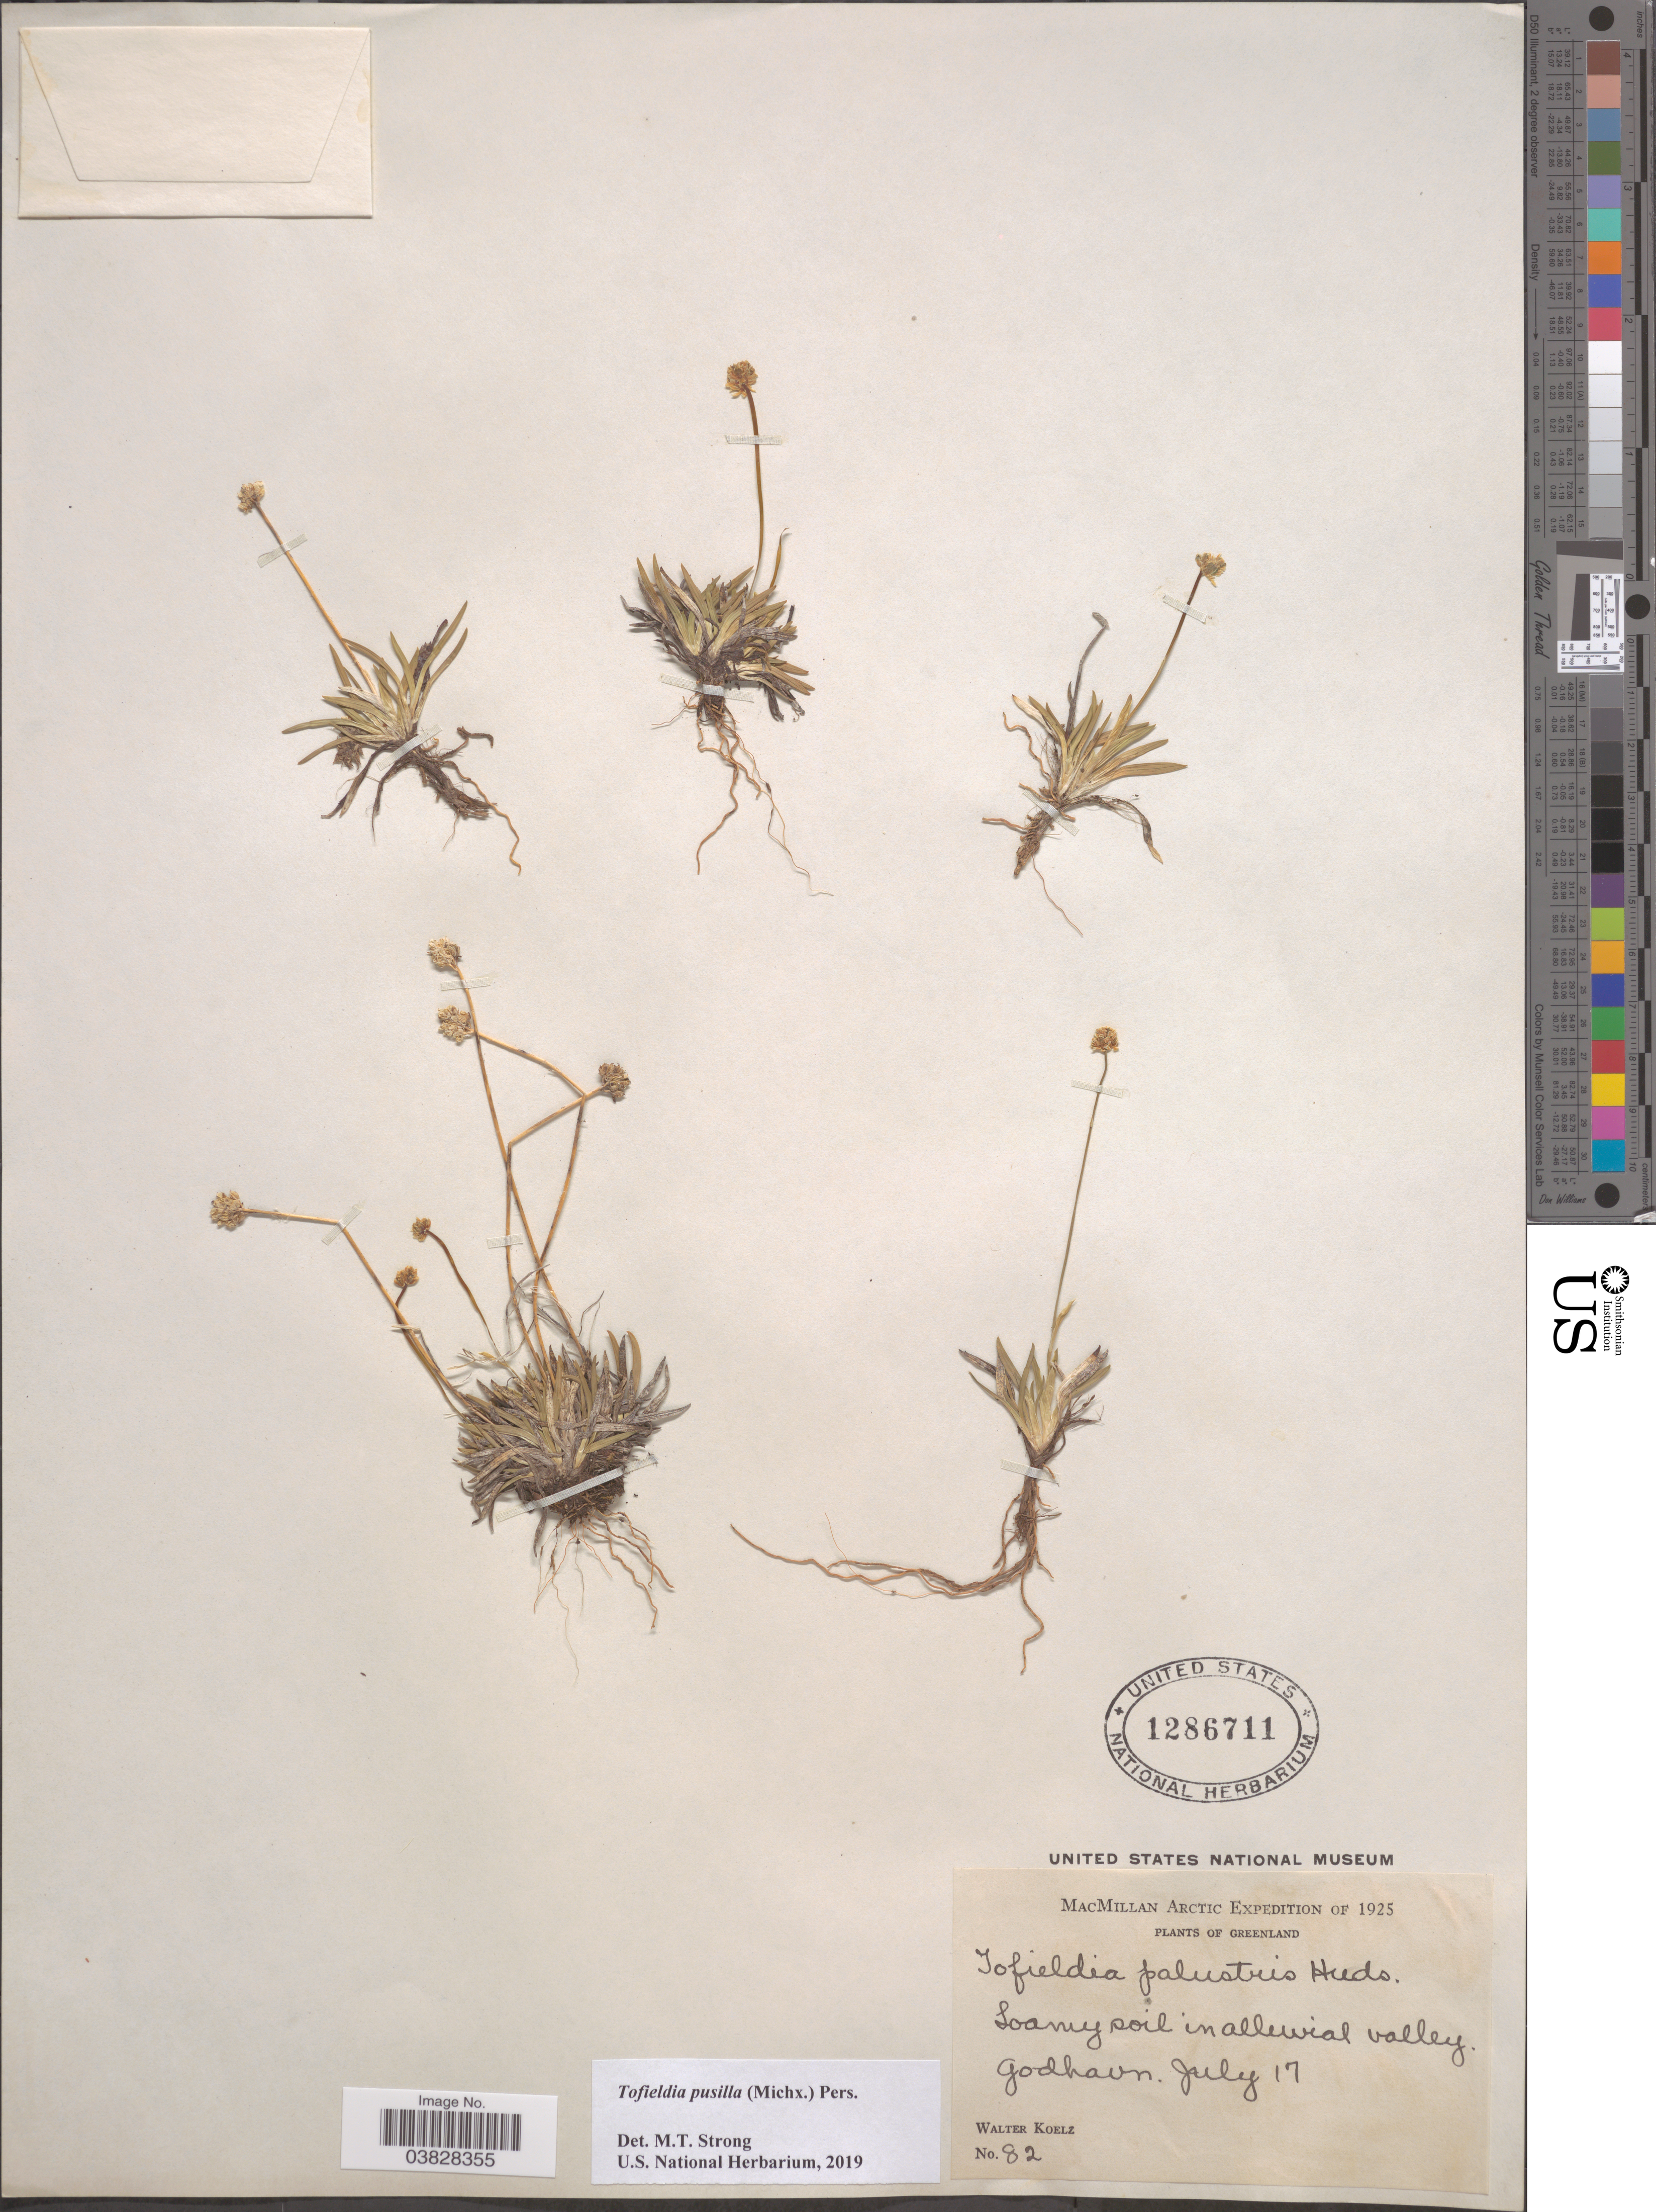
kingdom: Plantae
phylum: Tracheophyta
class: Liliopsida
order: Alismatales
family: Tofieldiaceae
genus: Tofieldia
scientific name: Tofieldia pusilla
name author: (Michx.) Pers.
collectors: W. N. Koelz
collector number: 82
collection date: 1925-07-17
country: Greenland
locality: Godhavn.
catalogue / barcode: US 1286711